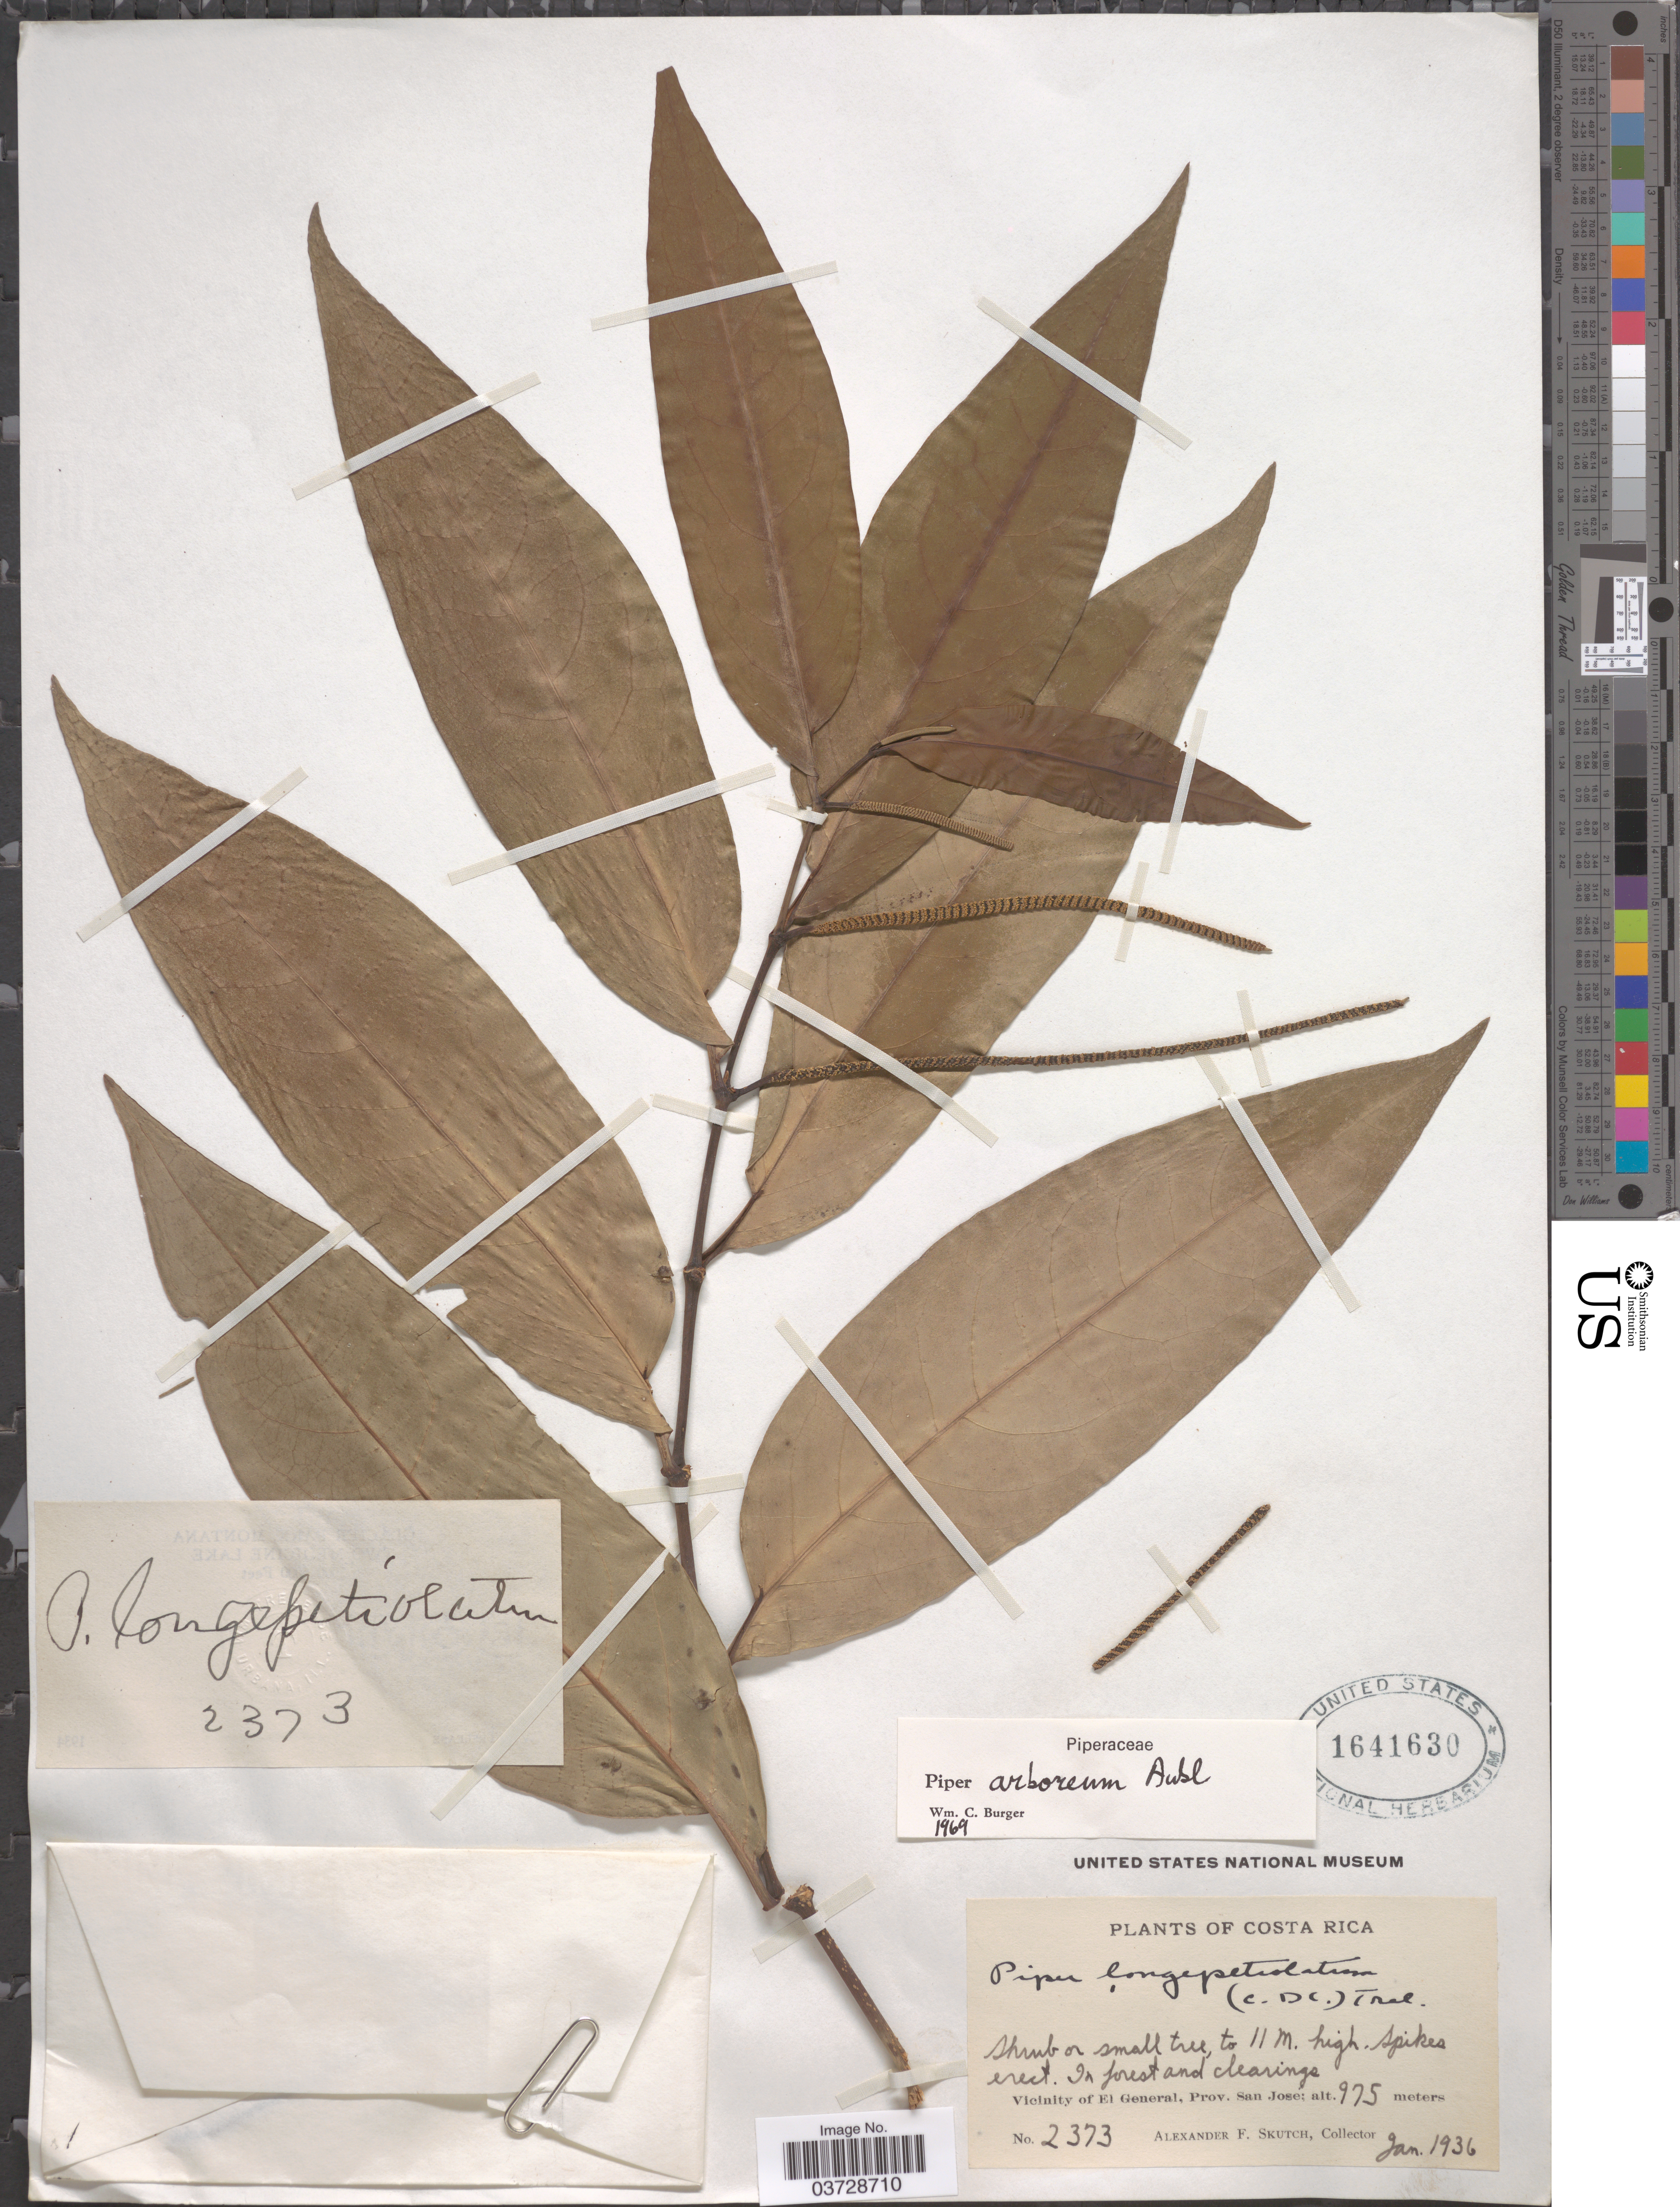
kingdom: Plantae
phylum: Tracheophyta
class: Magnoliopsida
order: Piperales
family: Piperaceae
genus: Piper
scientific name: Piper arboreum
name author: Aubl.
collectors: A. F. Skutch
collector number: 2373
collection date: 1936-01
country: Costa Rica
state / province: San José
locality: Vicinity of El General.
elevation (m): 975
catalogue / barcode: US 1641630